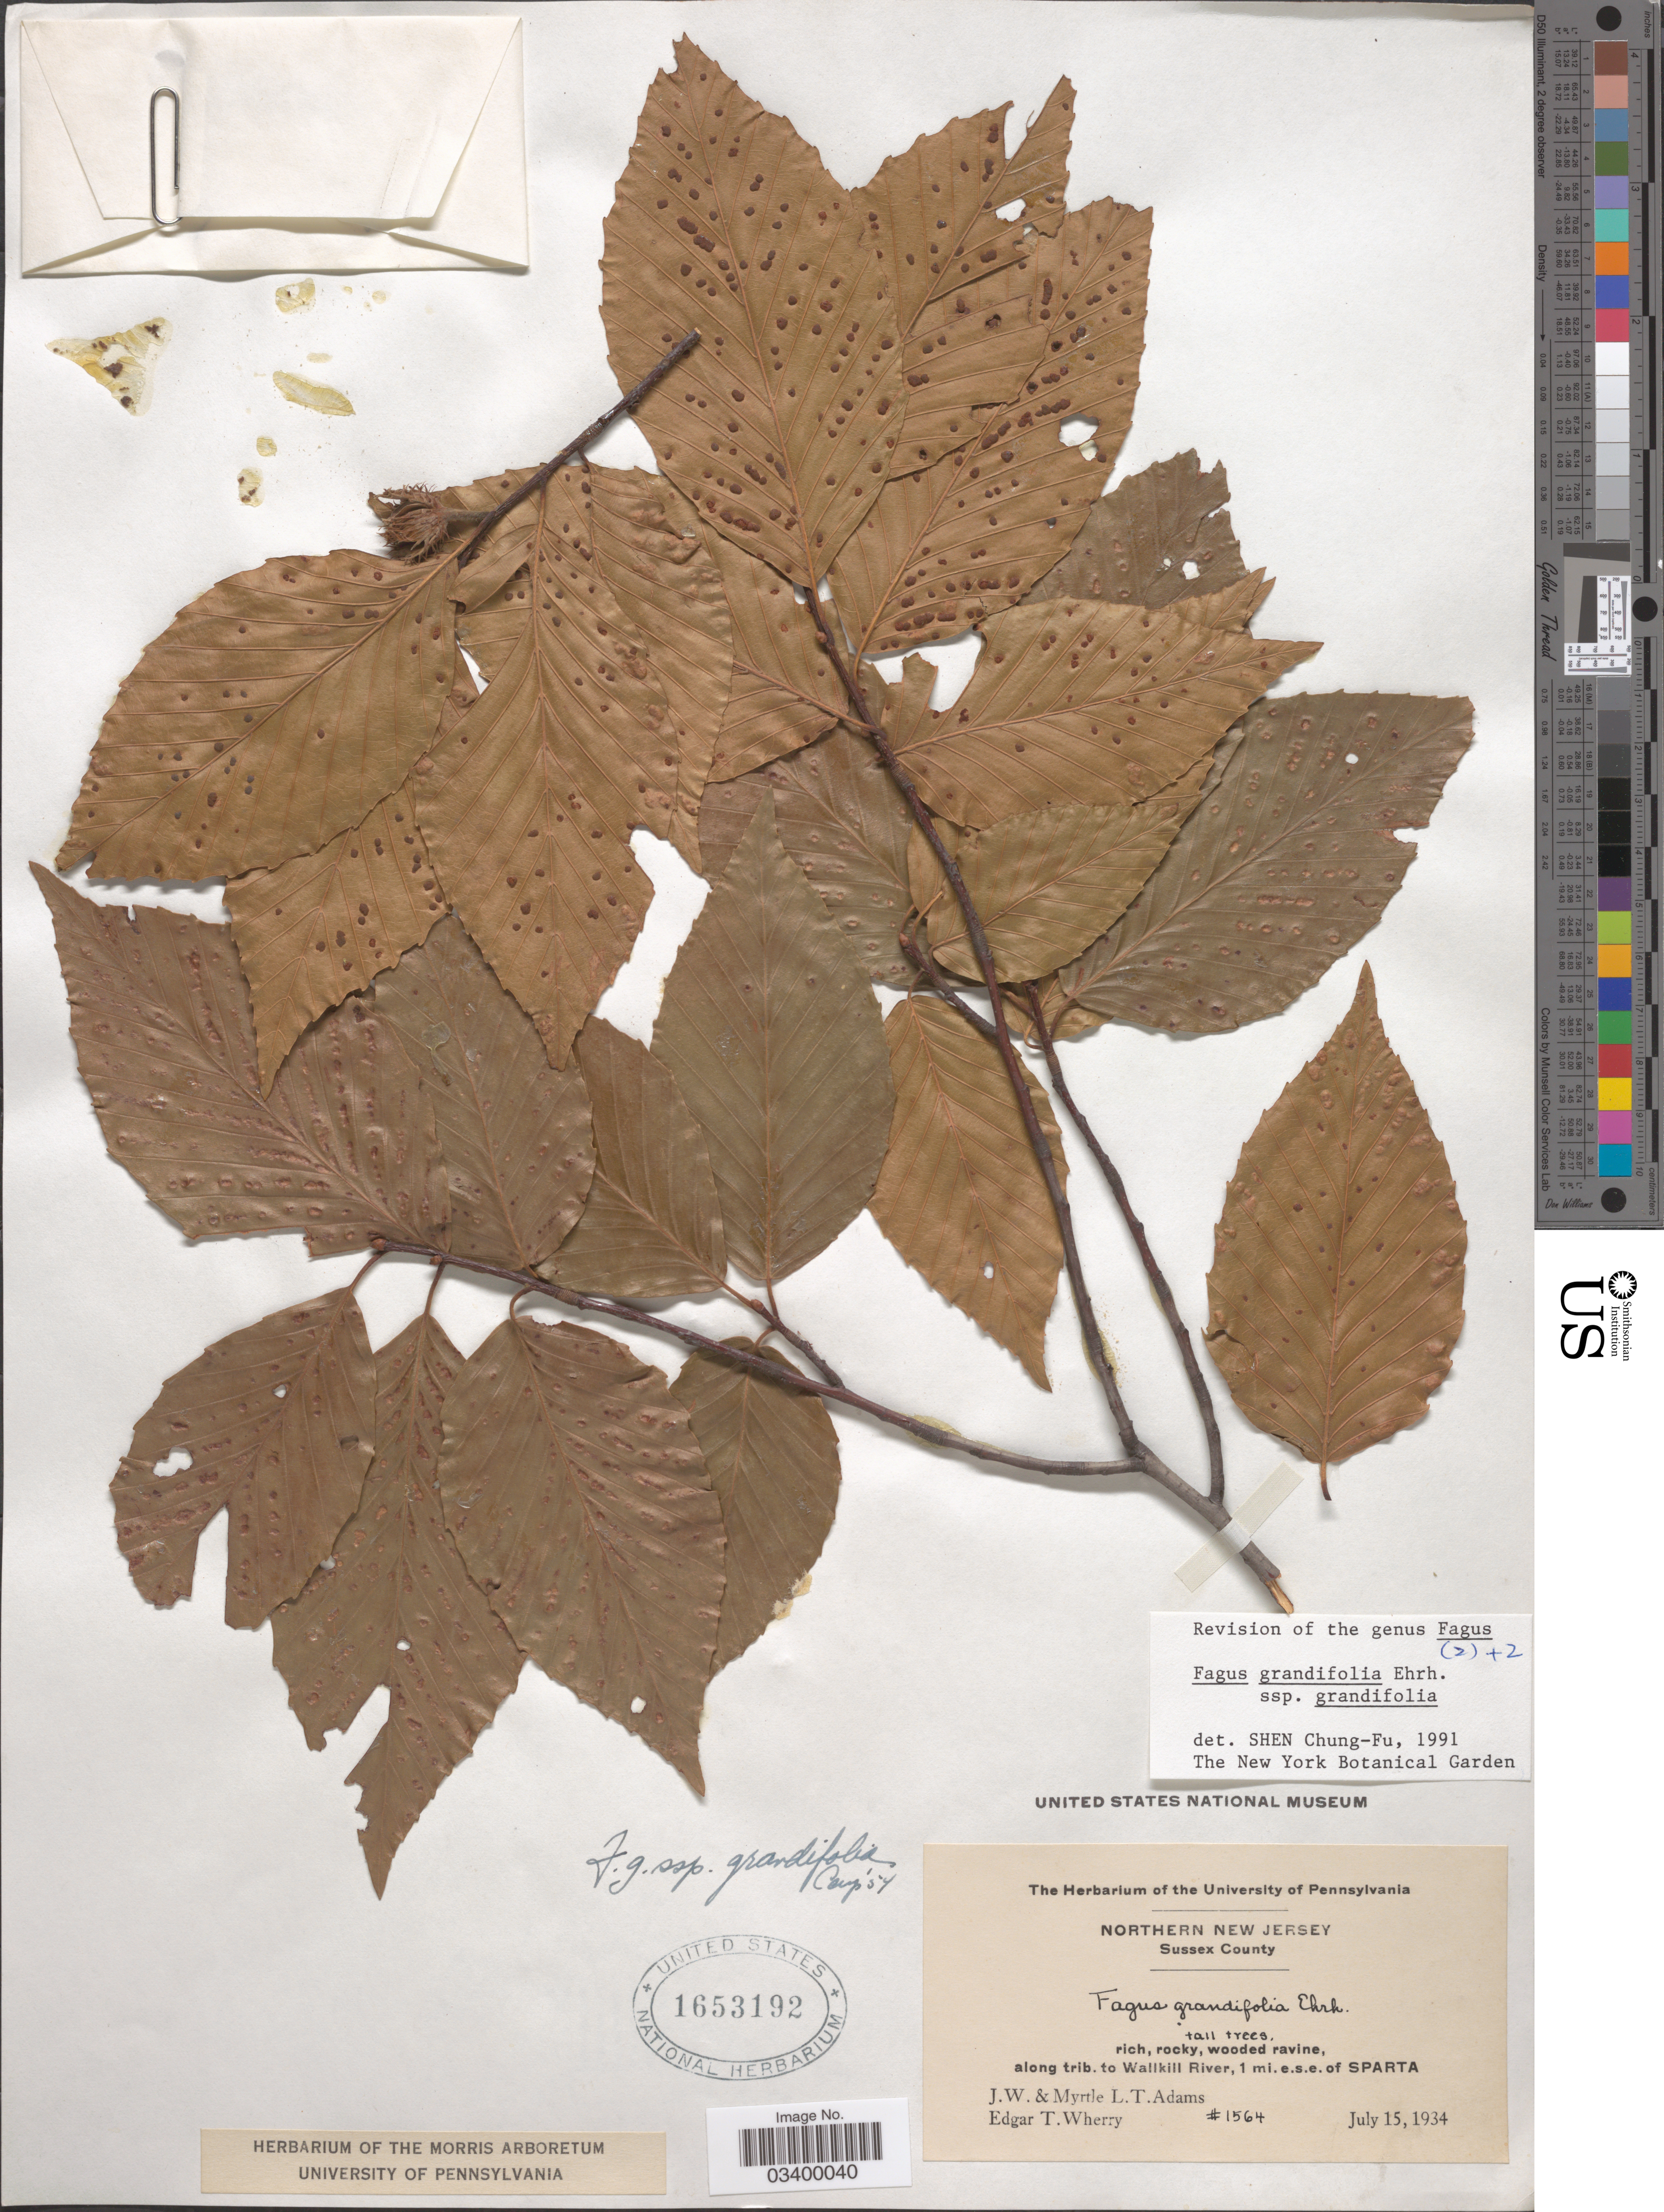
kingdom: Plantae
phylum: Tracheophyta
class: Magnoliopsida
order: Fagales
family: Fagaceae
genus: Fagus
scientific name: Fagus grandifolia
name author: Ehrh.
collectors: J. Adams, M. Adams & E. T. Wherry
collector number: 1564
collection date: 1934-07-15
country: United States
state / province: New Jersey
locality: Northern New Jersey. Sussex County. Along trib. to Wallkill River, 1 mi. e.s.e of Sparta.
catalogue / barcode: US 1653192